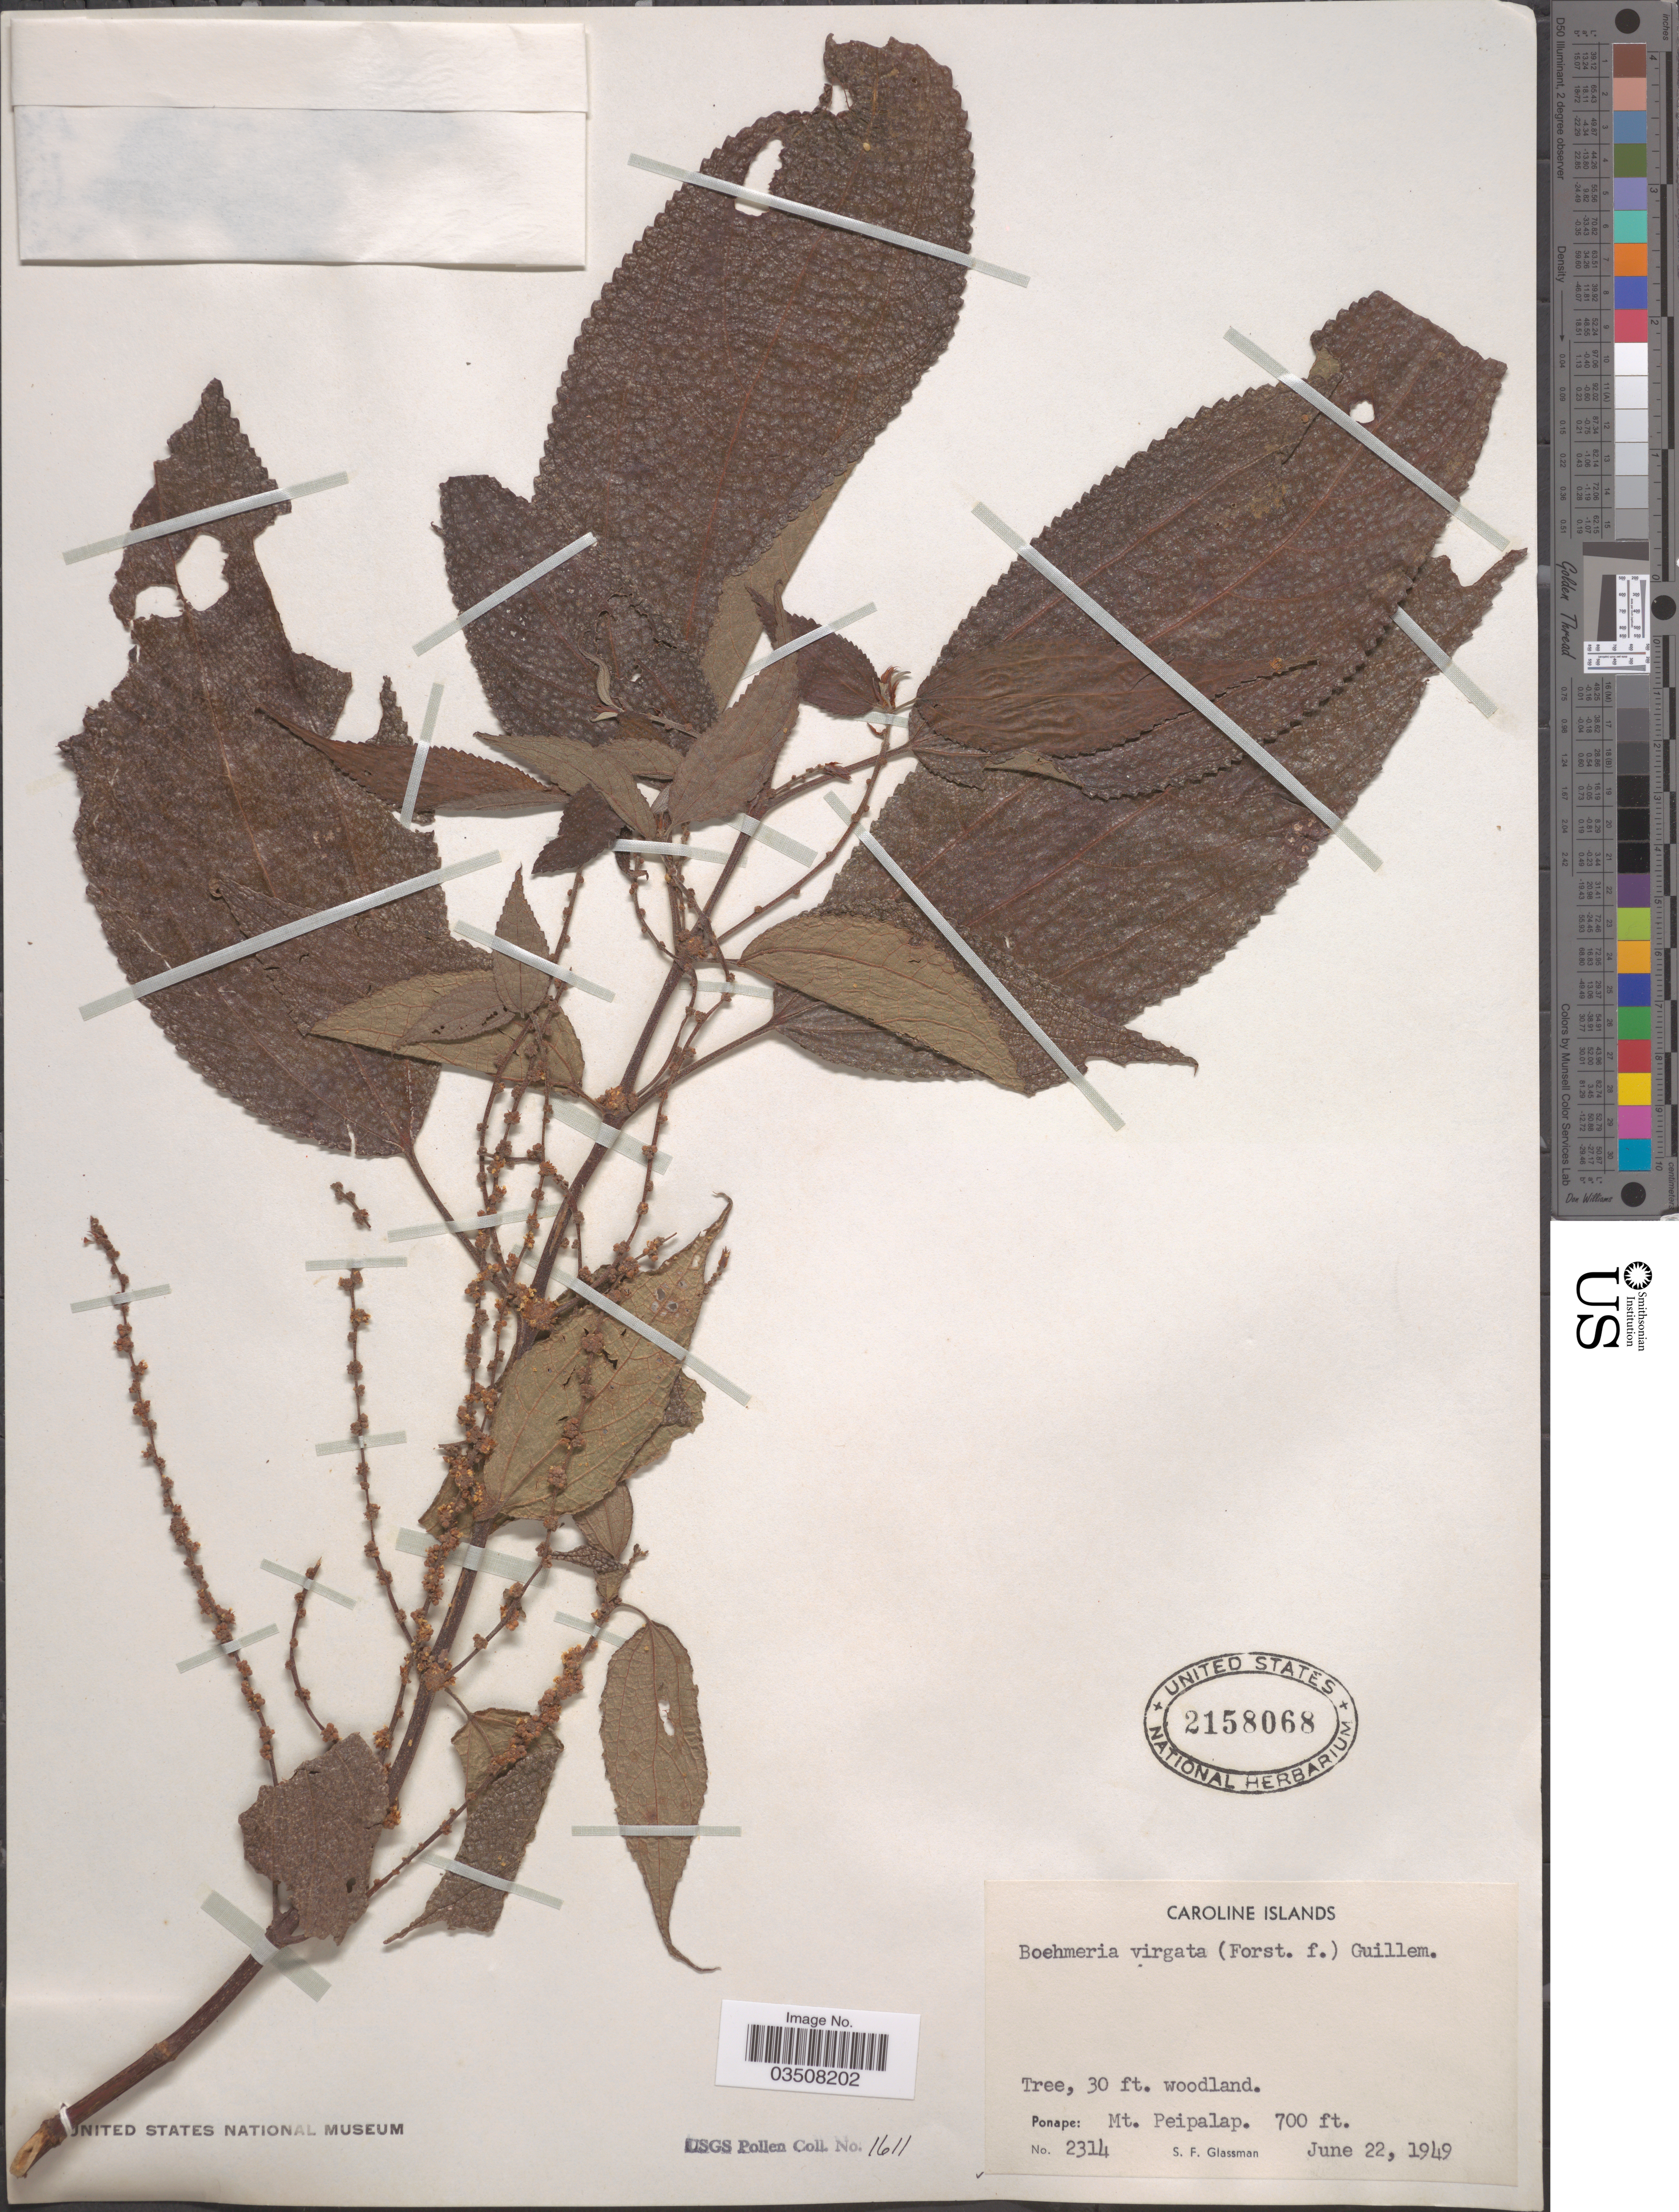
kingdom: Plantae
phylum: Tracheophyta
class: Magnoliopsida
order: Rosales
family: Urticaceae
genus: Boehmeria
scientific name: Boehmeria virgata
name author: (G. Forst.) Guill.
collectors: S. F. Glassman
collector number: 2314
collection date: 1949-06-22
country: Micronesia, Federated States of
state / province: Pohnpei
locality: Caroline Islands. Ponape: Mt. Peipalap.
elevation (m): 213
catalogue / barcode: US 2158068